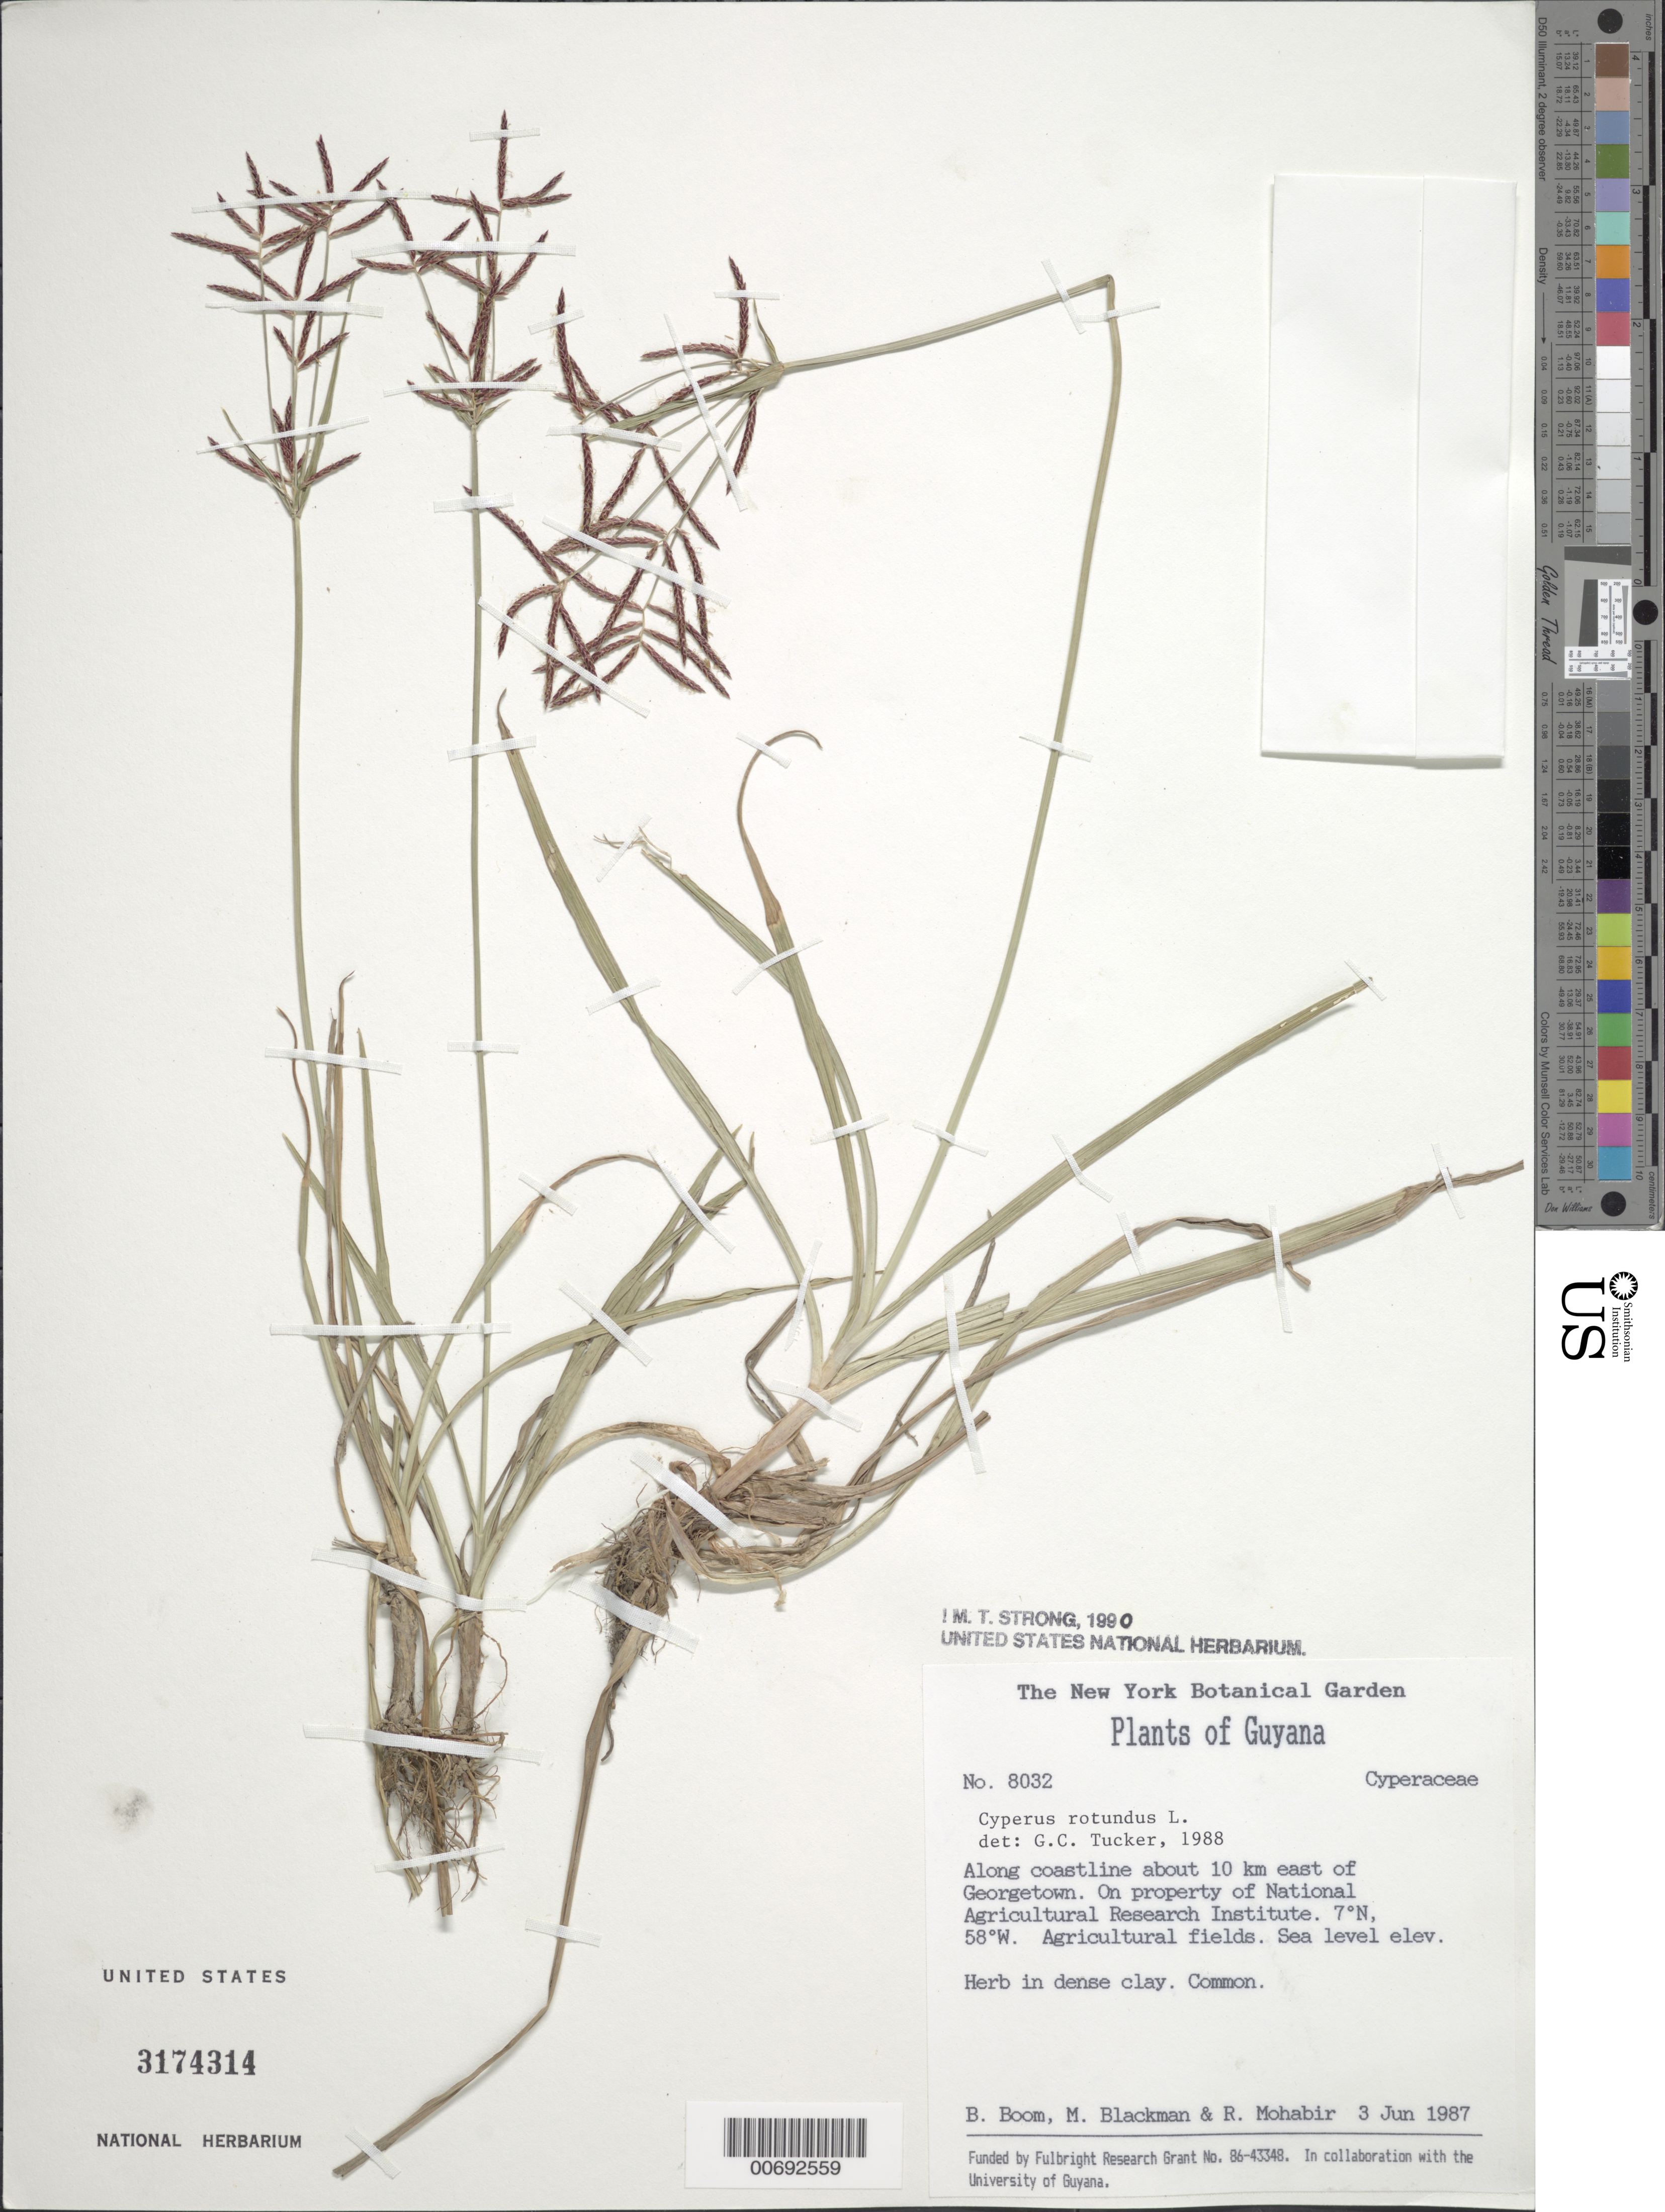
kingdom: Plantae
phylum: Tracheophyta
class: Liliopsida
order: Poales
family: Cyperaceae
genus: Cyperus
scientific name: Cyperus rotundus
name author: L.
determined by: Strong, M. T., (US), Smithsonian Institution - National Museum of Natural History (UNITED STATES)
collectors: B. M. Boom, M. Blackman & R. Mohabir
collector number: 8032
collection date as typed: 3-Jun-87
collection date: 1987-06-03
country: Guyana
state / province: Demerara-Mahaica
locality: Georgetown, coastline 10 km E of, on property of Nat. Agr. Research Inst.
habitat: Agricultural fields; in dense clay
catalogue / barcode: US 3174314